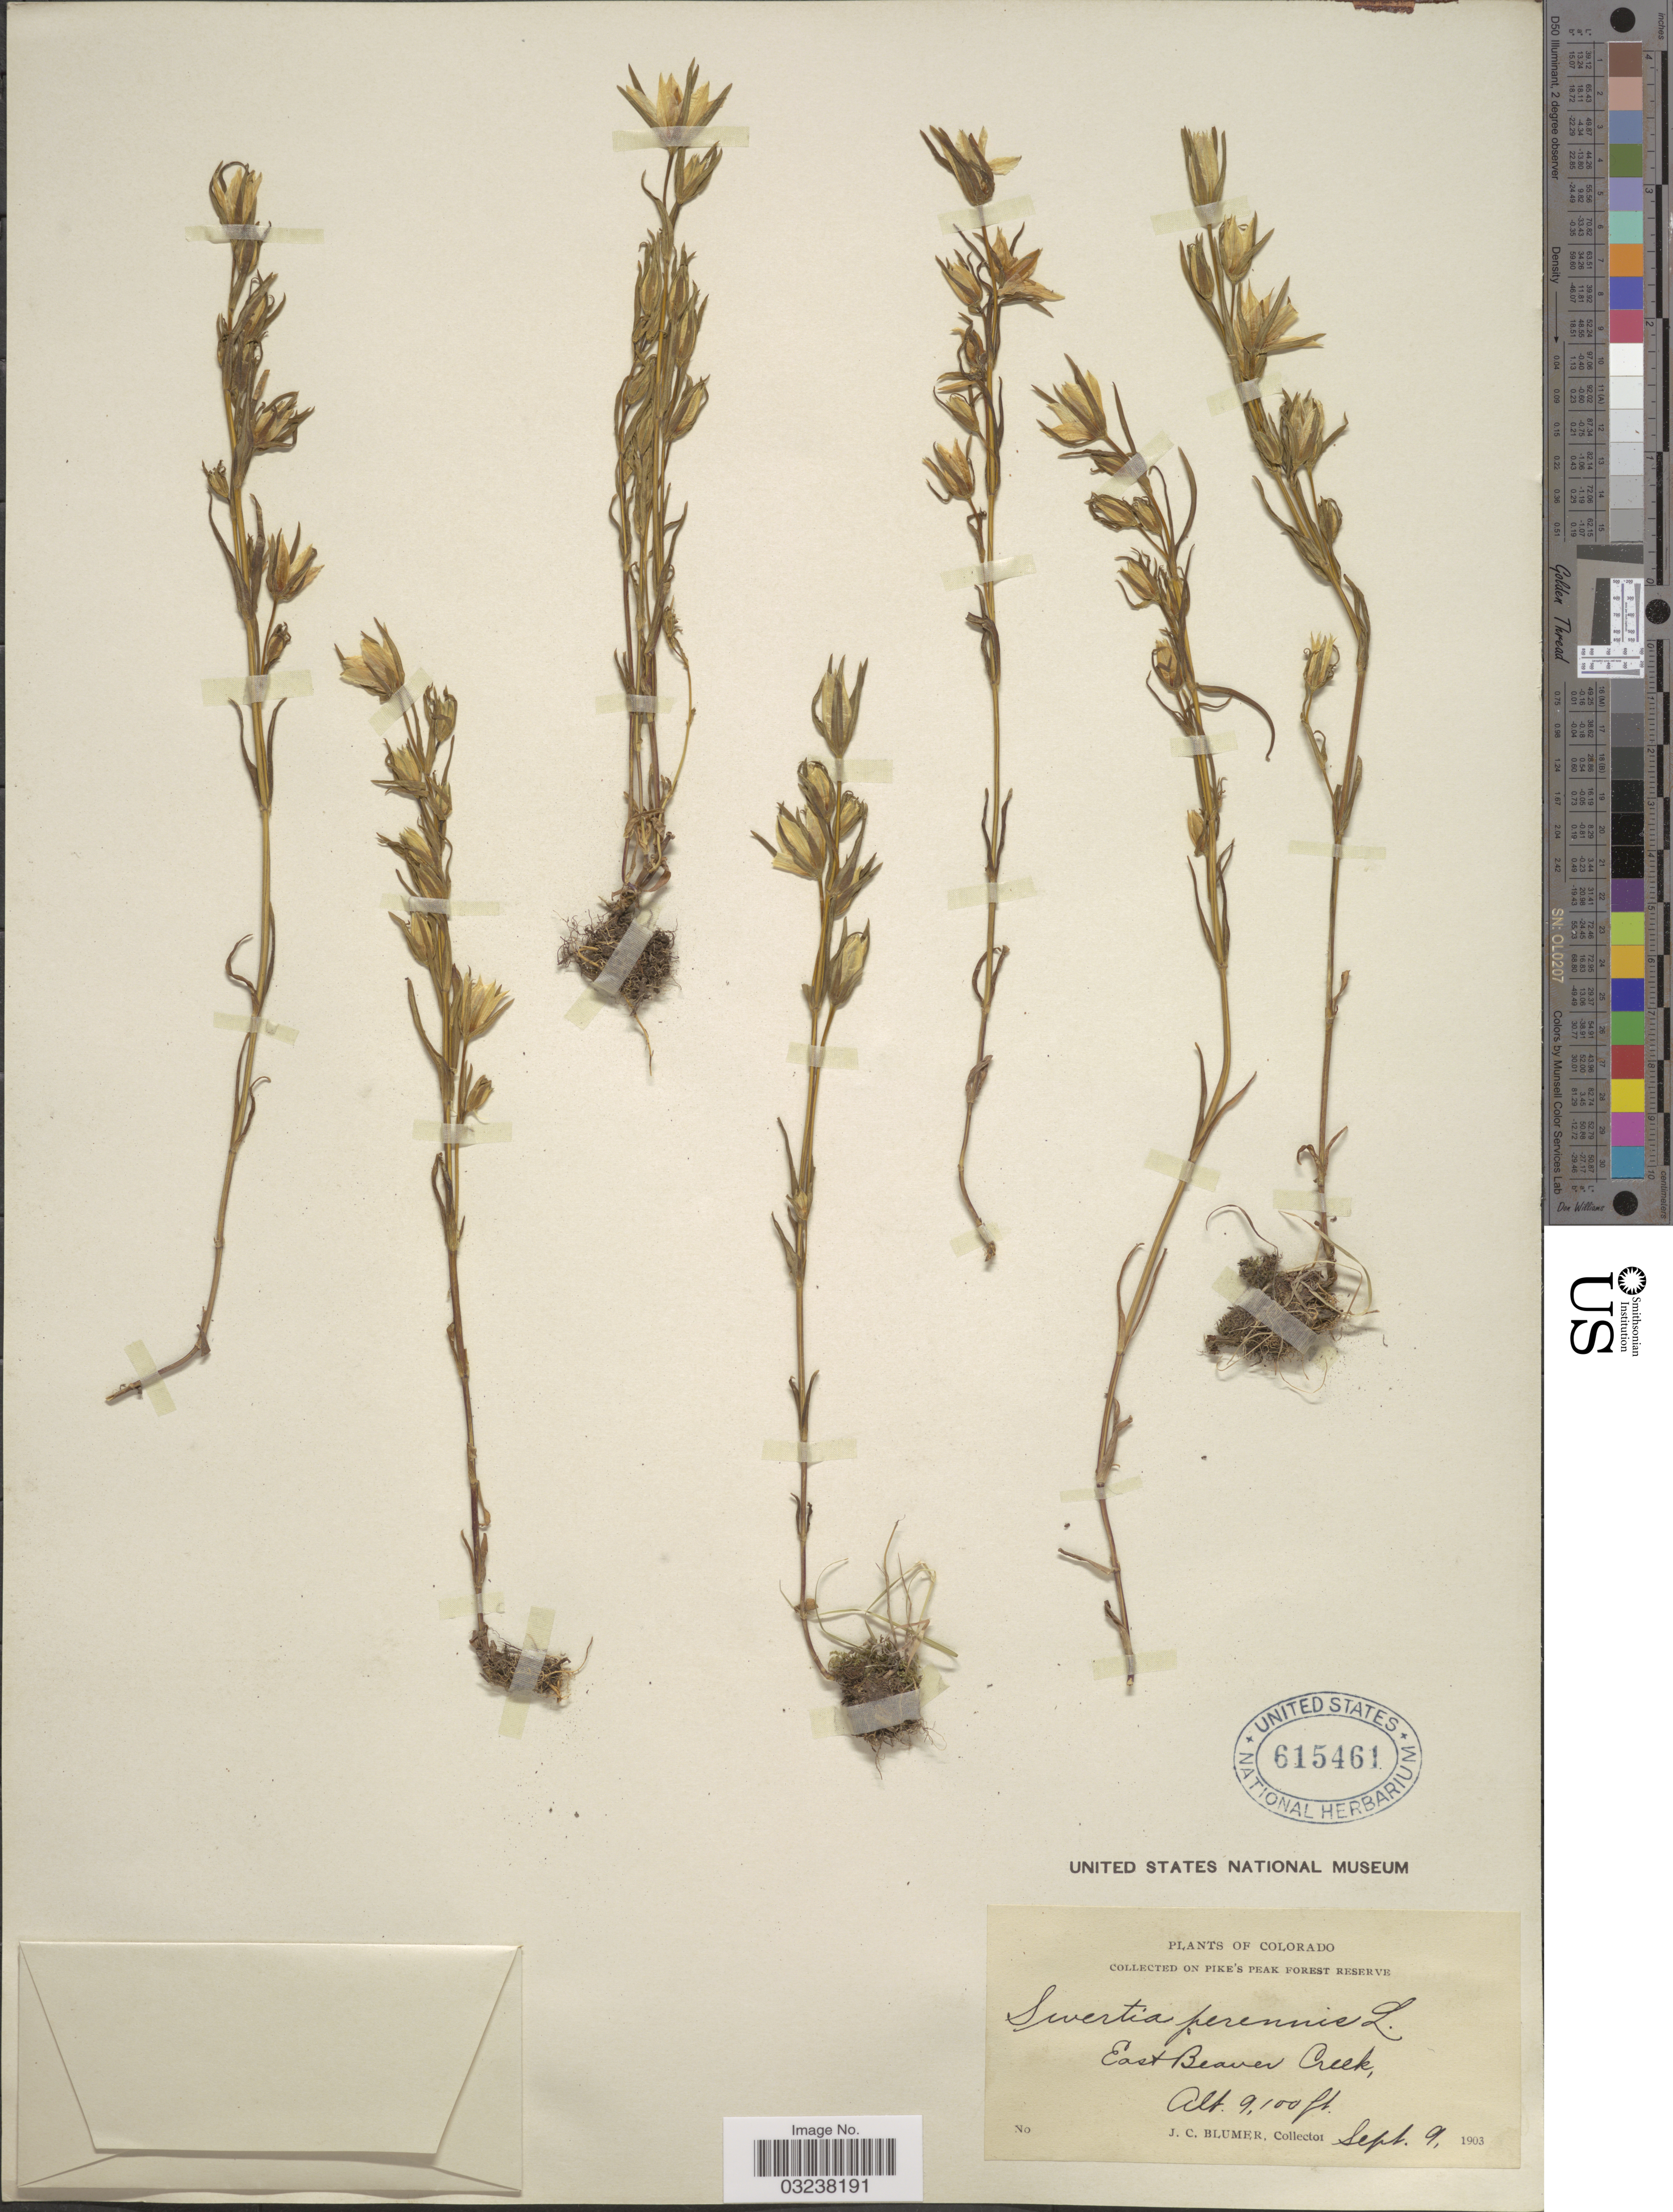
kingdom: Plantae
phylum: Tracheophyta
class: Magnoliopsida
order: Gentianales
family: Gentianaceae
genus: Pleurogyne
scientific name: Pleurogyne fontana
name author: A. Nelson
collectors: J. C. Blumer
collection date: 1903-09-09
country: United States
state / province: Colorado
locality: On Pike's Peak Forest Reserve. East Beaver Creek.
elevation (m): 2774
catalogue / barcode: US 615461